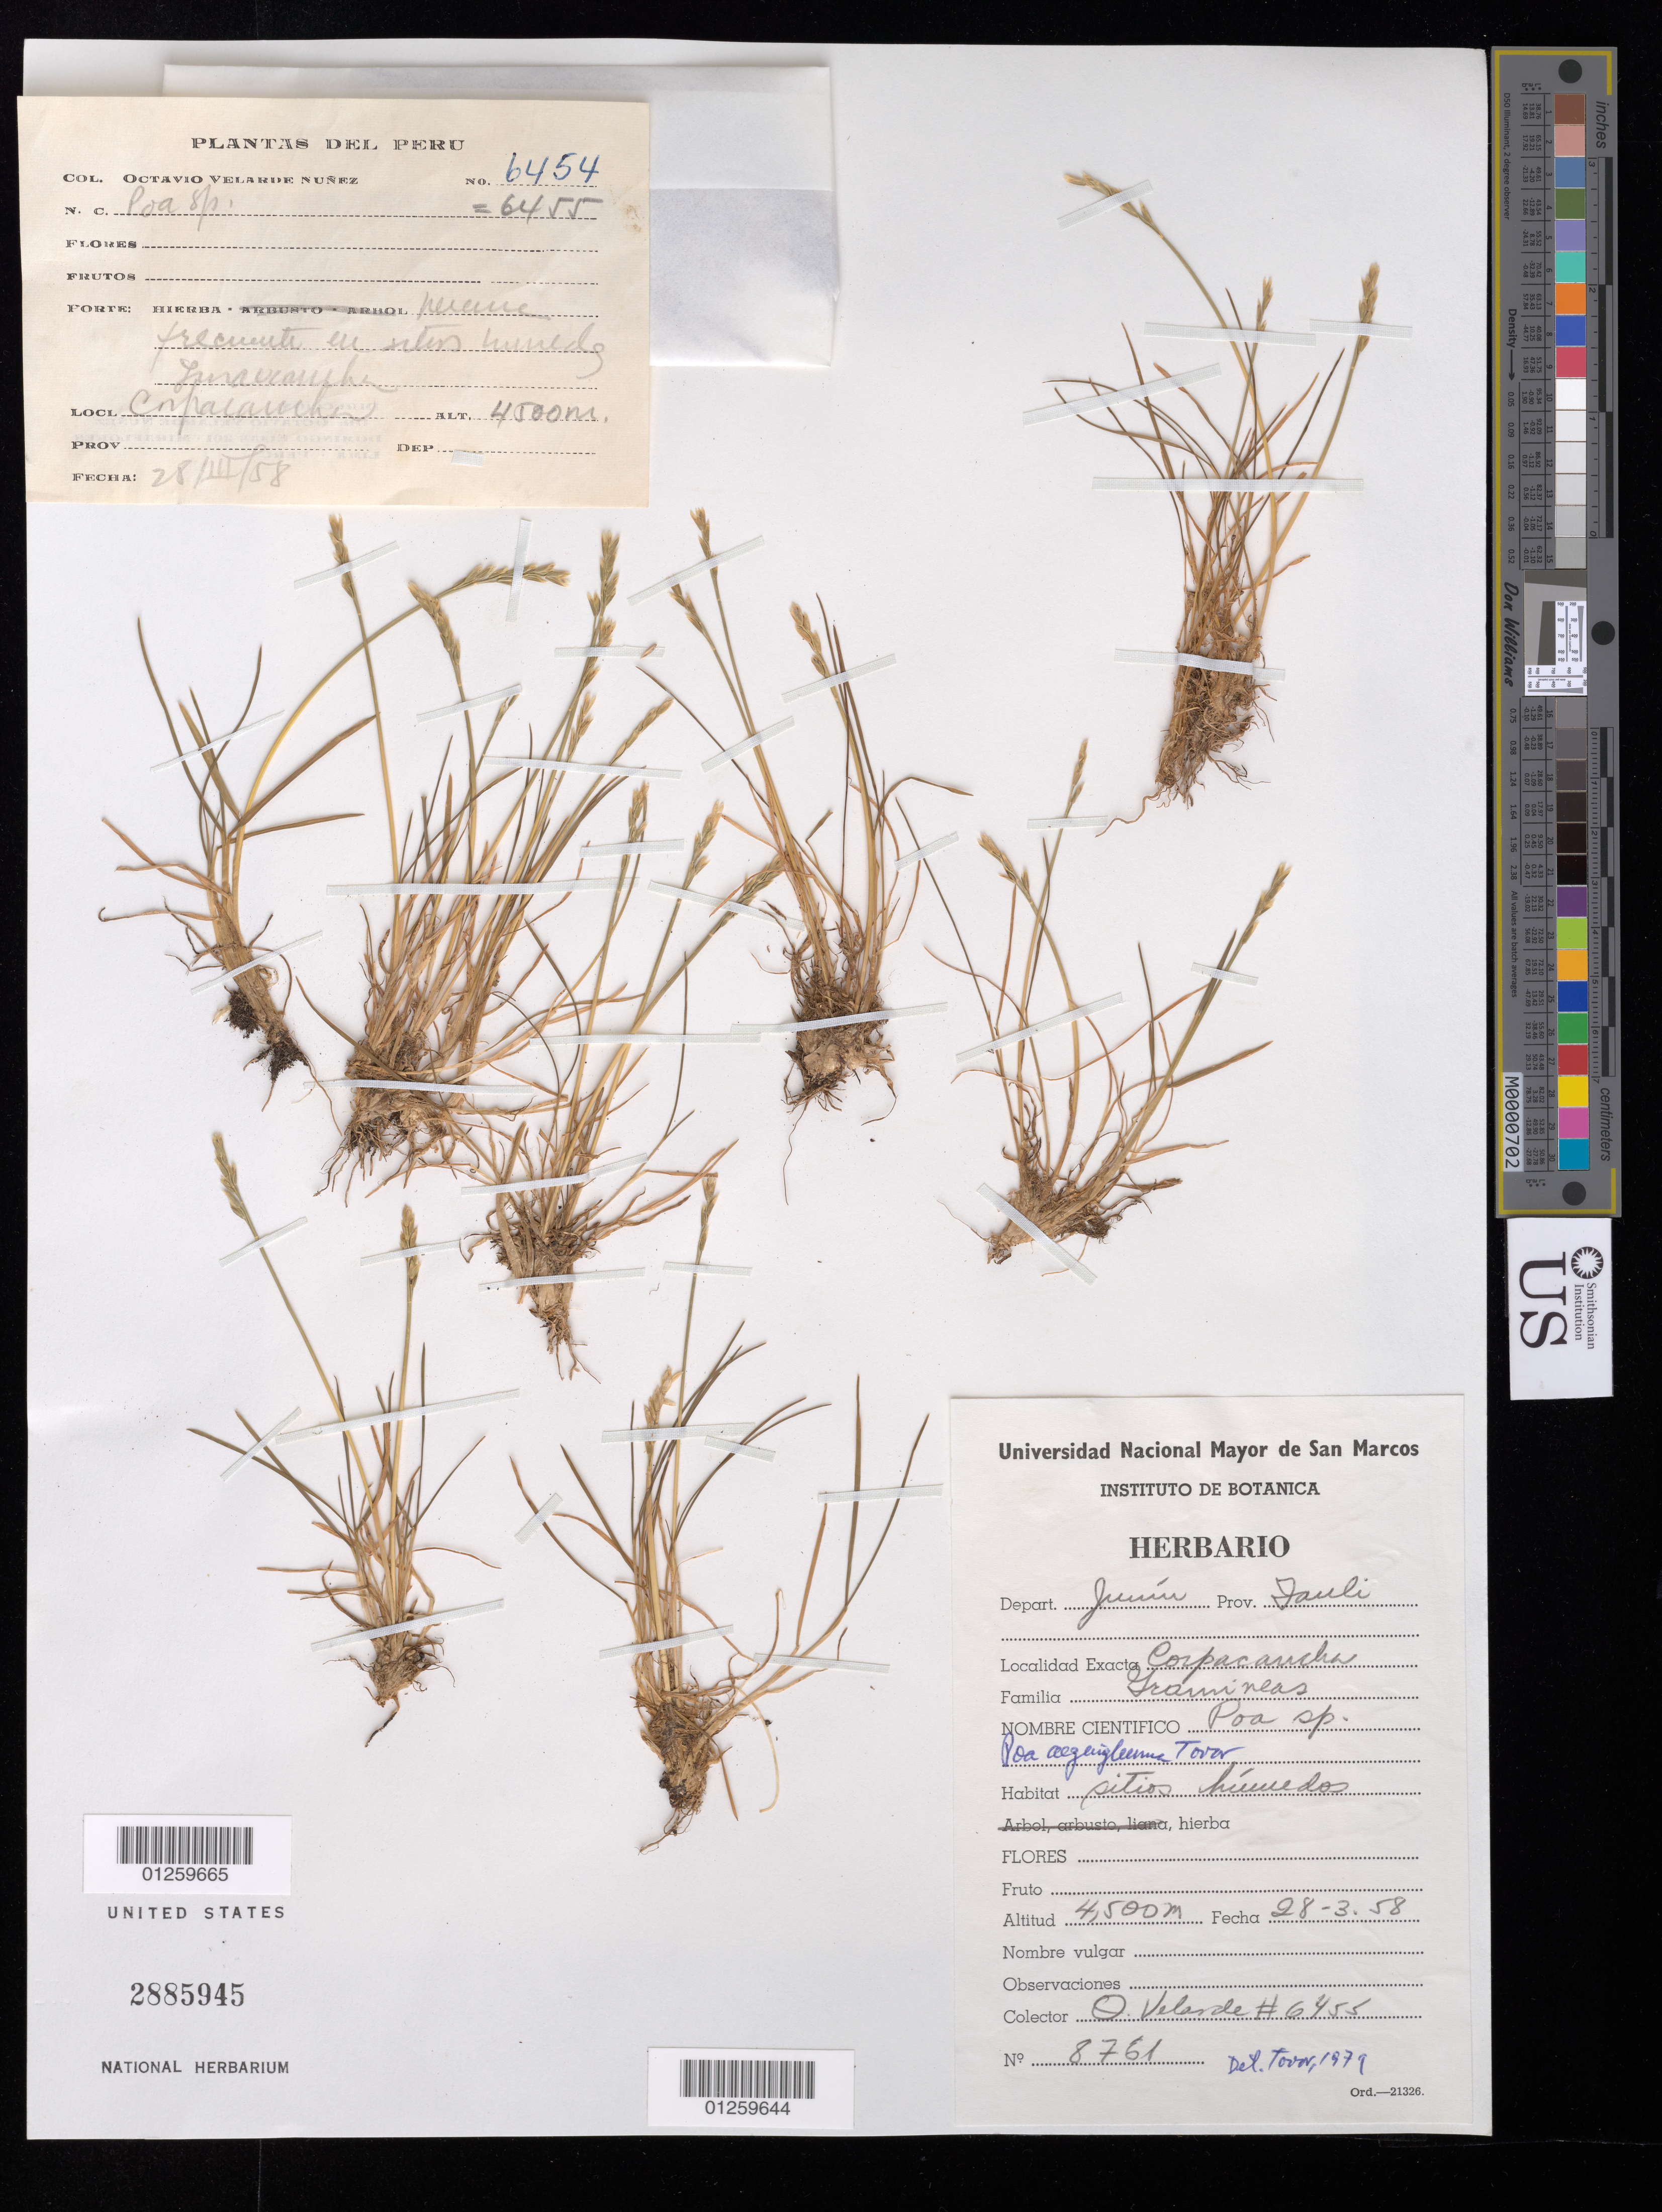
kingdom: Plantae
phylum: Tracheophyta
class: Liliopsida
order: Poales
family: Poaceae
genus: Poa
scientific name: Poa aequigluma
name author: Tovar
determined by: Soreng, Robert J., Research Associate (BOT), Smithsonian Institution - National Museum of Natural History (UNITED STATES)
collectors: O. Velarde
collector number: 8761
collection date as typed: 28-3-58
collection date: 1958-03-28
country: Peru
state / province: Junín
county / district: Yauli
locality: Primary coll number No 8761,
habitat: sitios humedos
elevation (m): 4500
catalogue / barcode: US 2885945